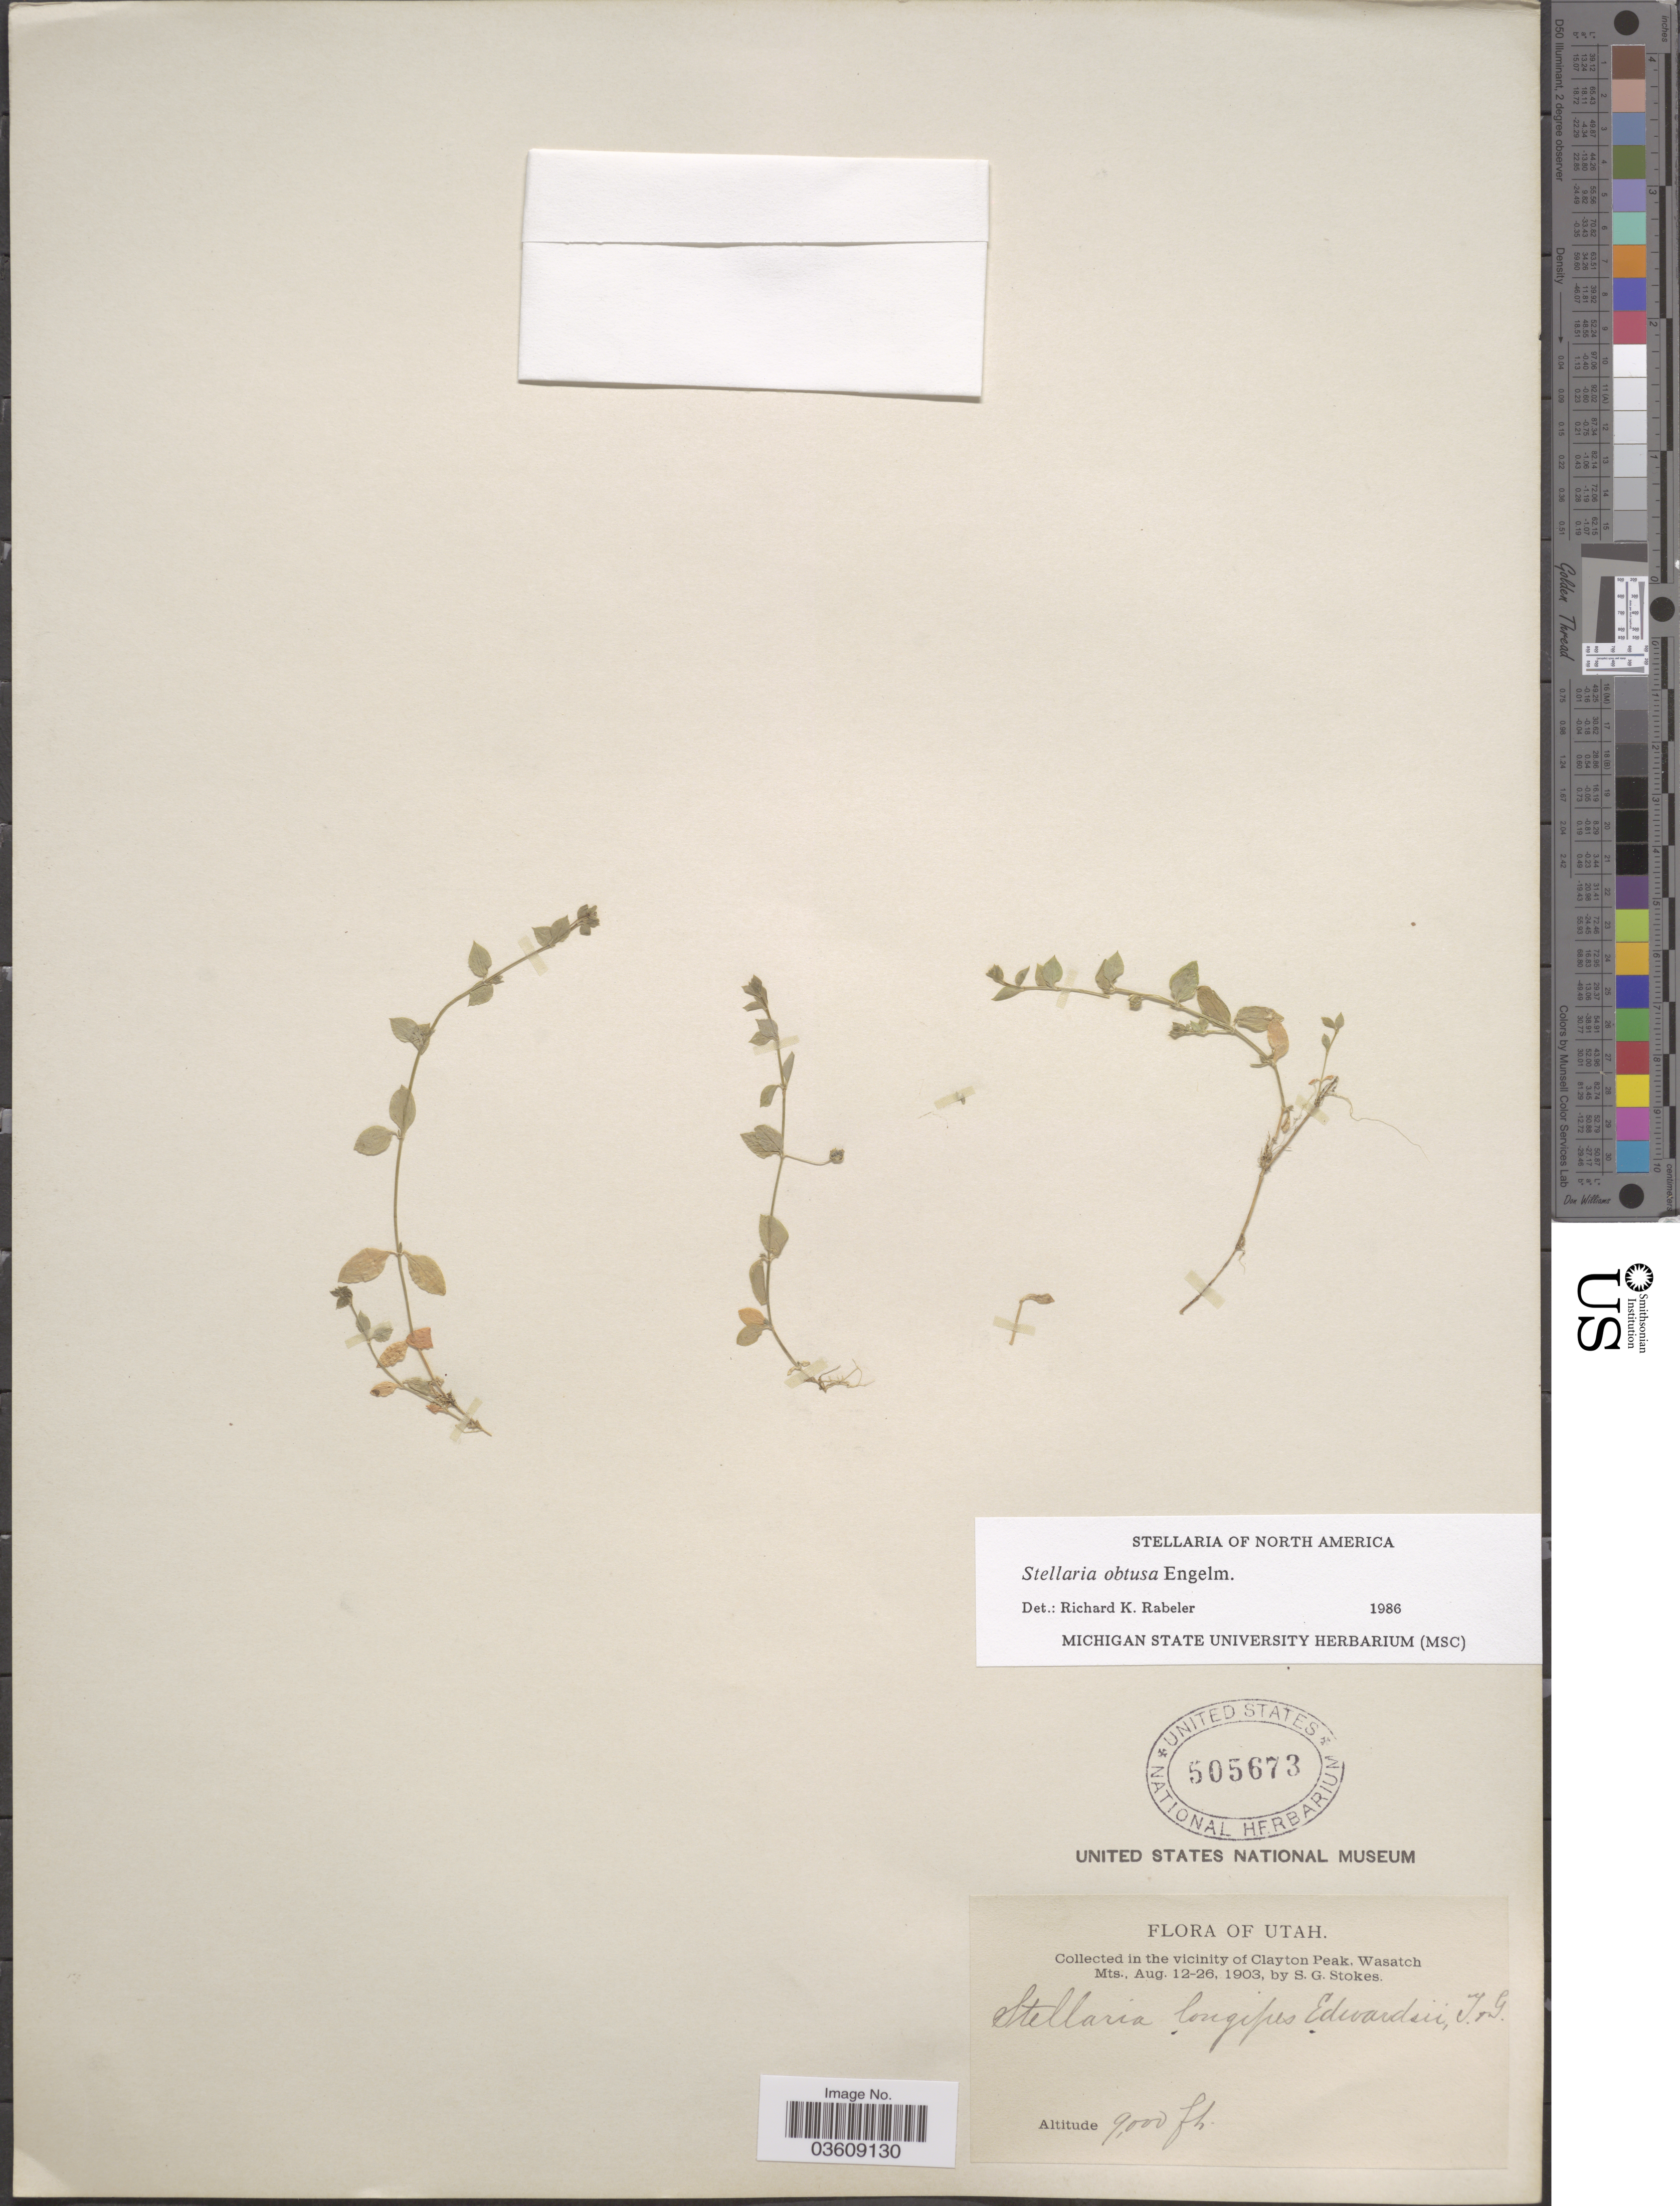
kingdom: Plantae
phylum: Tracheophyta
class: Magnoliopsida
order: Caryophyllales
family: Caryophyllaceae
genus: Engellaria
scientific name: Engellaria obtusa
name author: (Engelm.) Iamonico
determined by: U.S. National Herbarium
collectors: S. G. Stokes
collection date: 1903-08-12/1903-08-26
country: United States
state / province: Utah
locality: In the vicinity of Clayton Peak, Wasatch Mts.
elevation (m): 2743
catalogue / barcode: US 505673